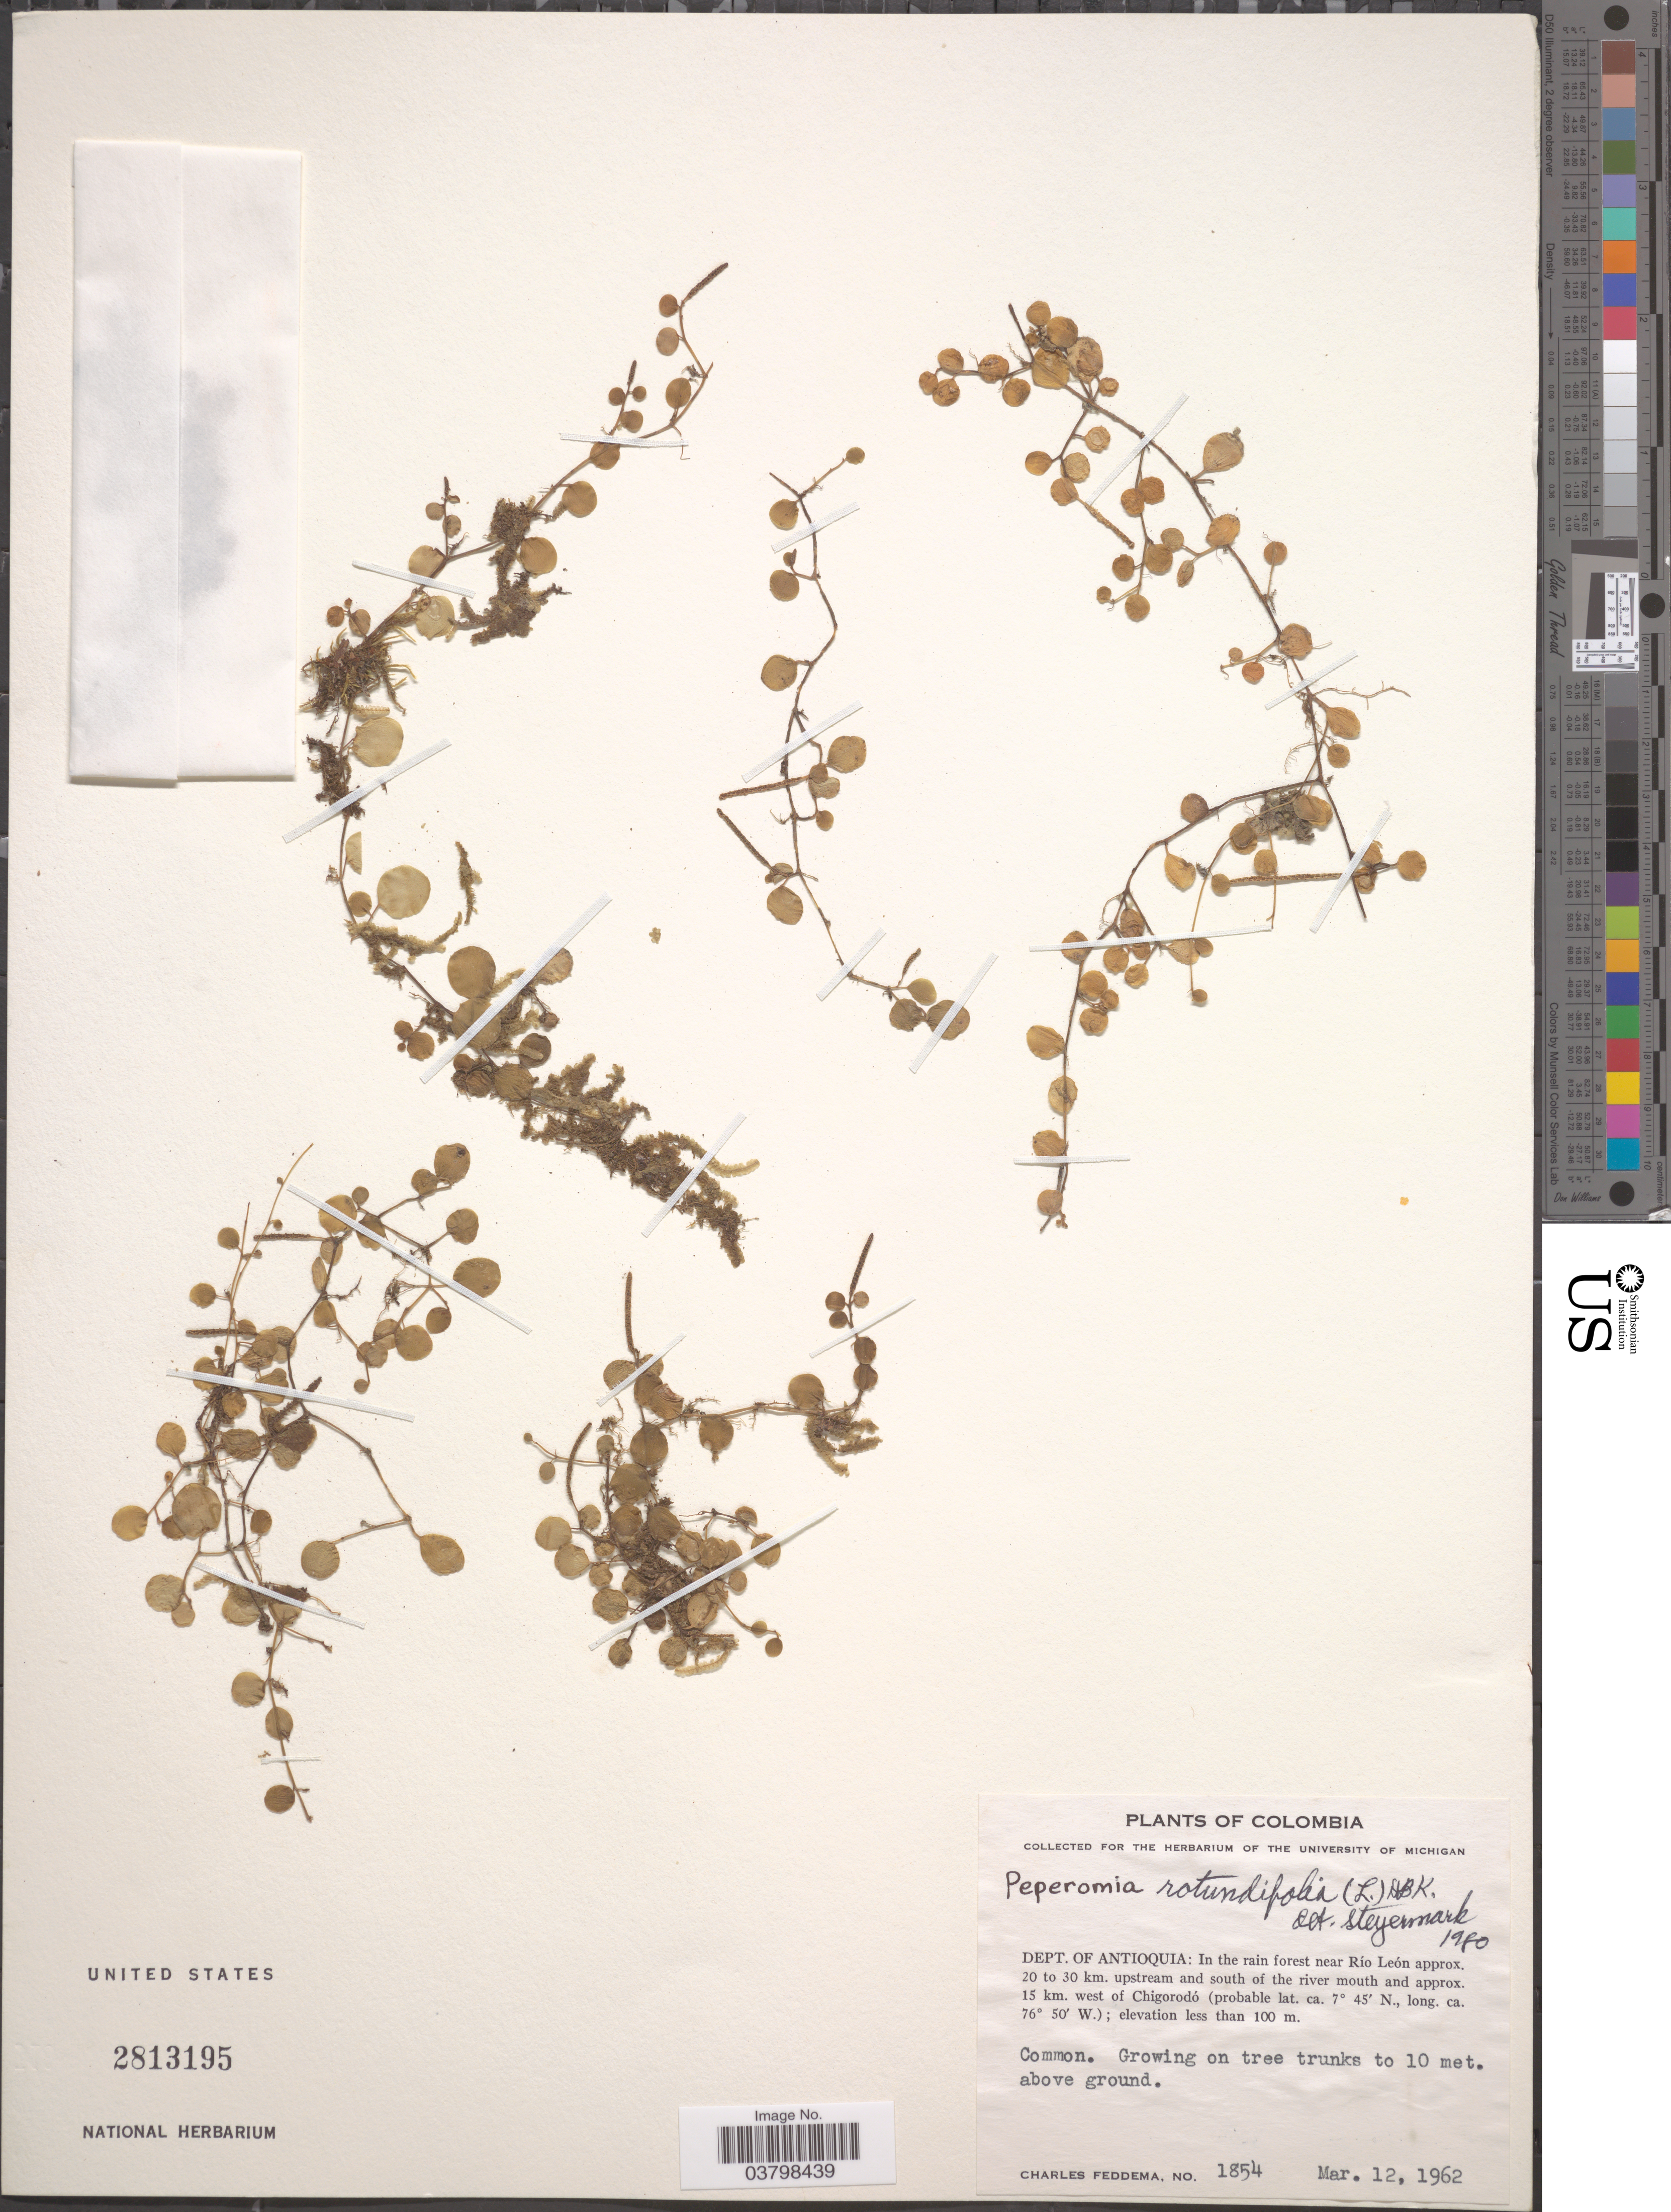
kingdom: Plantae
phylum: Tracheophyta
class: Magnoliopsida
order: Piperales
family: Piperaceae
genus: Peperomia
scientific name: Peperomia rotundifolia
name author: (L.) Kunth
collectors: C. Feddema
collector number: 1854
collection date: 1962-03-12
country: Colombia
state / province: Antioquia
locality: Dept. of Antioquia: In the rain forest near Río León approx. 20 to 30 km. upstream and south of the river mouth and approx. 15 km. west of Chigorodó.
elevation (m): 100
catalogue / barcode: US 2813195